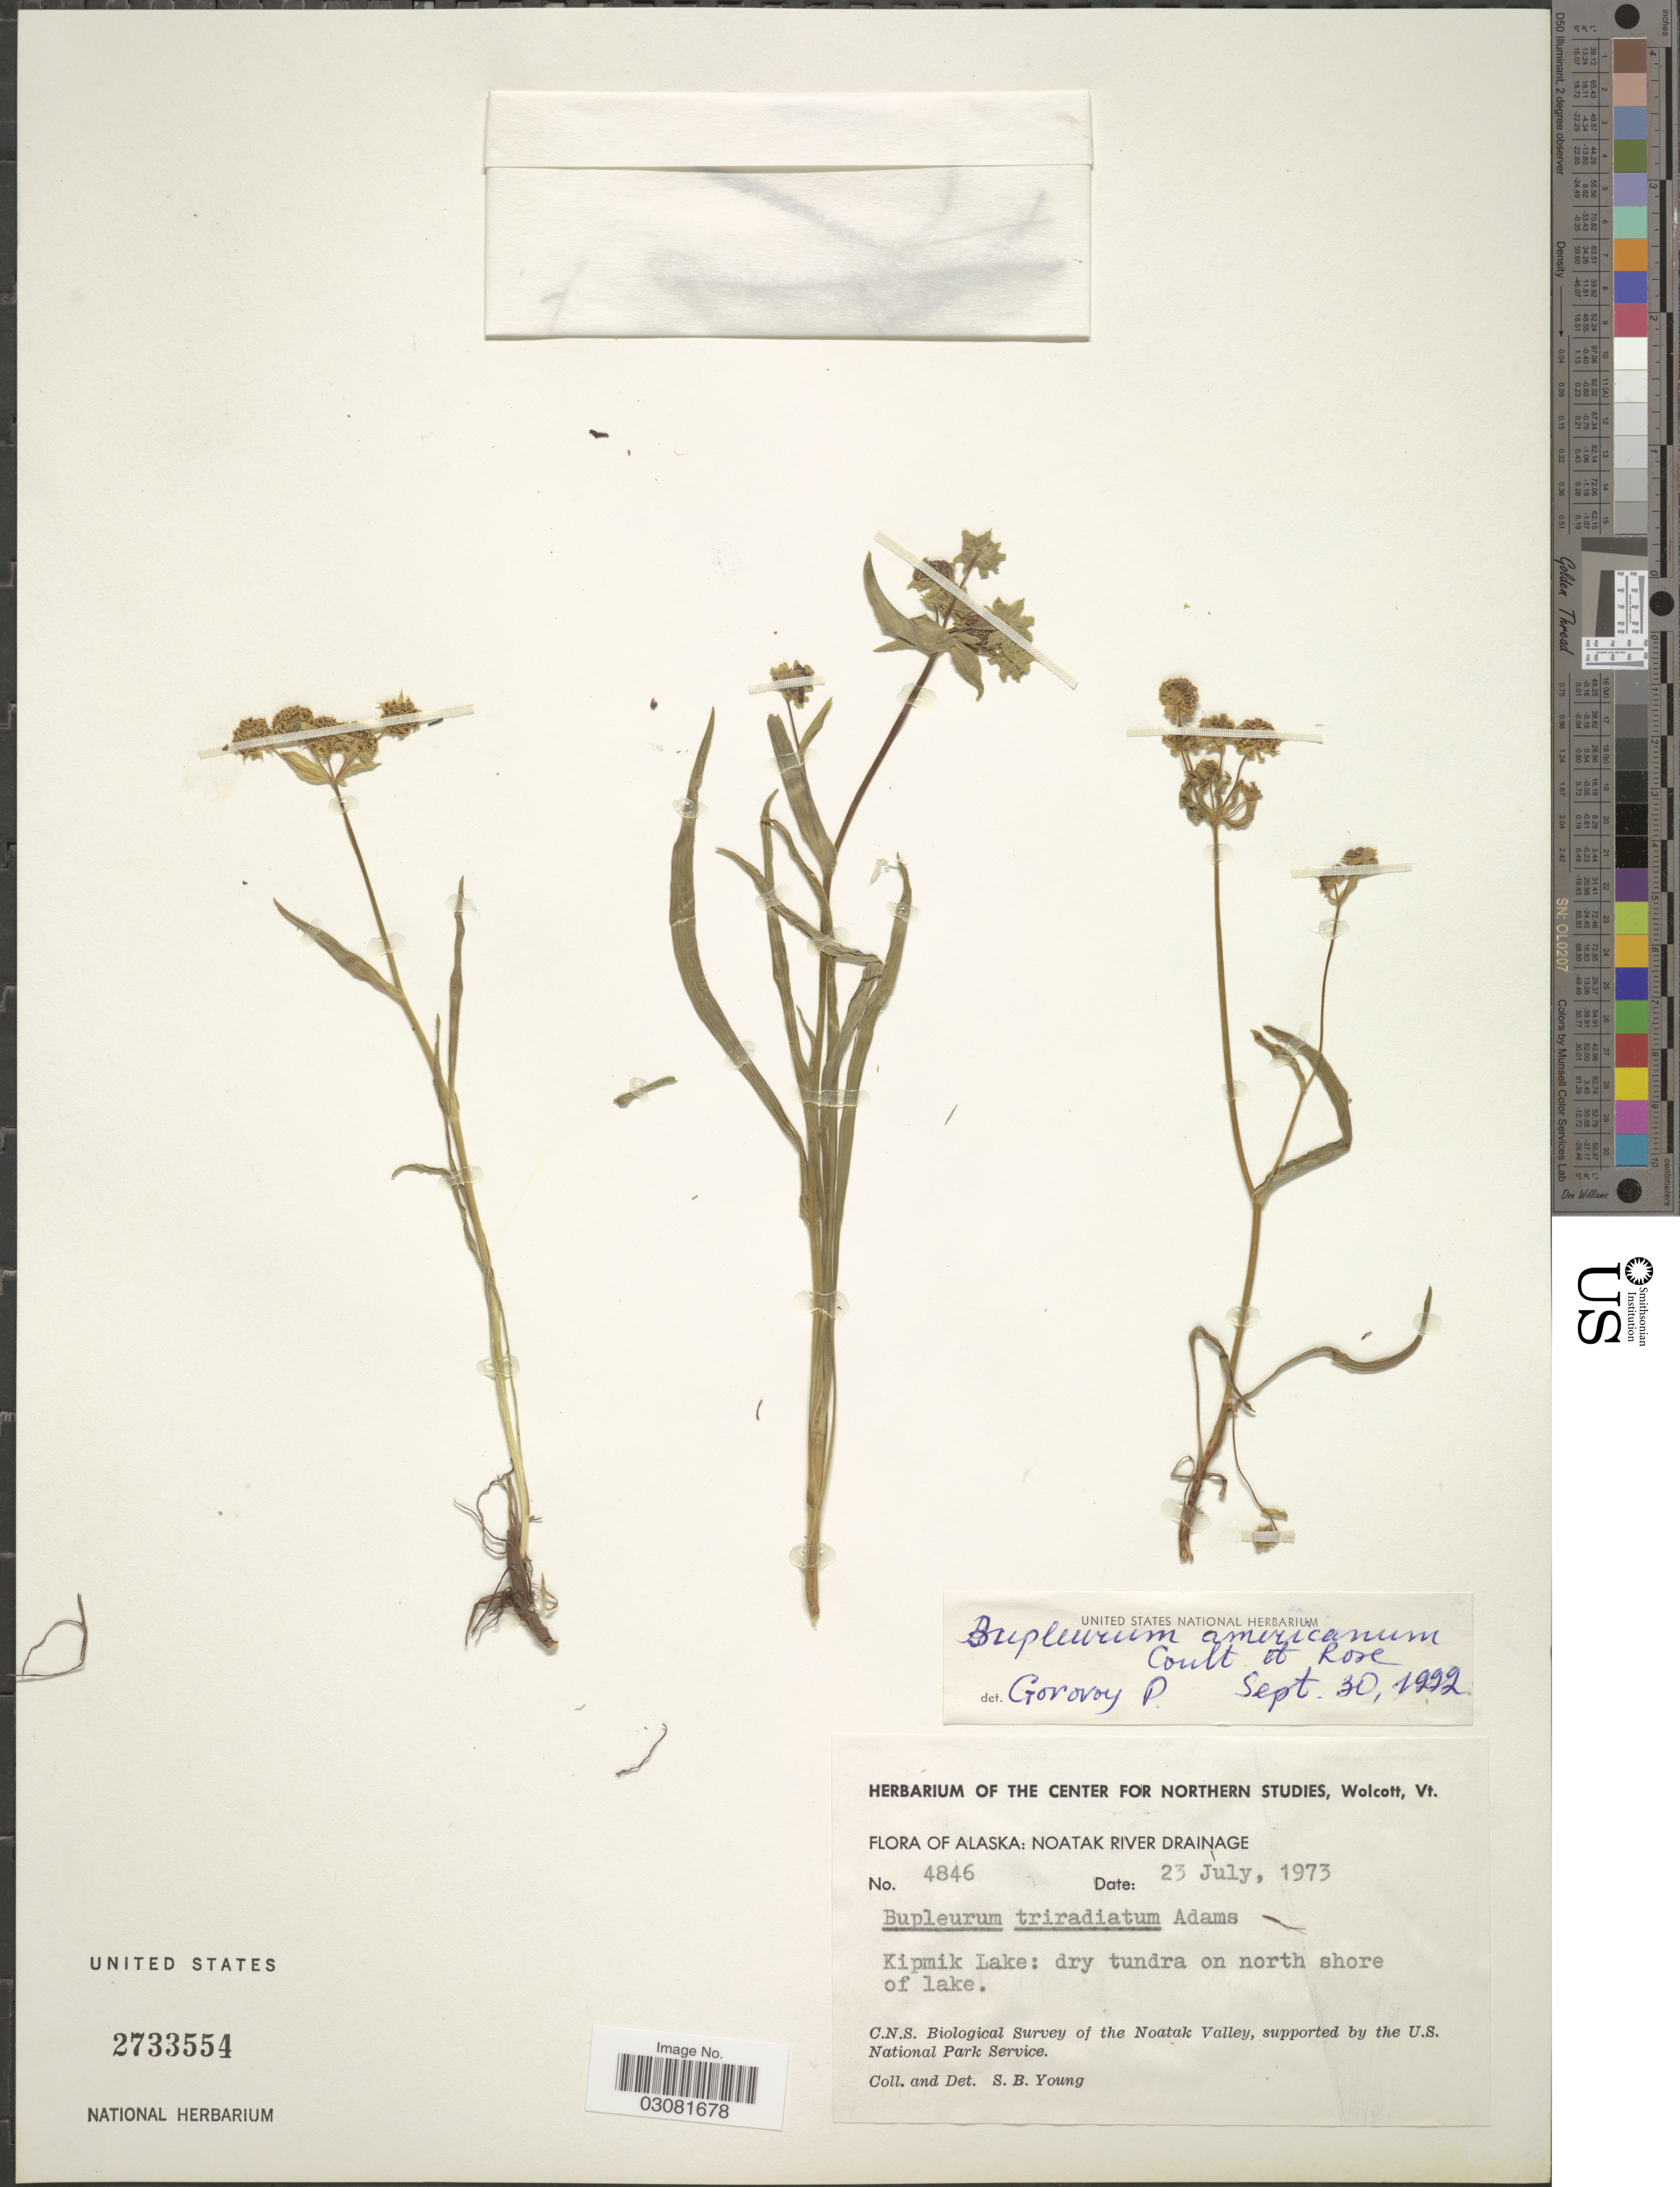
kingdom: Plantae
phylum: Tracheophyta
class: Magnoliopsida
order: Apiales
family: Apiaceae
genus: Bupleurum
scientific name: Bupleurum triradiatum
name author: Hoffm. ex Adams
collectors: S. Young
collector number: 4846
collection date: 1973-07-23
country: United States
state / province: Alaska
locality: Noatak River Drainage, Kipmik Lake: dry tundra on north shore of lake.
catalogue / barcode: US 2733554